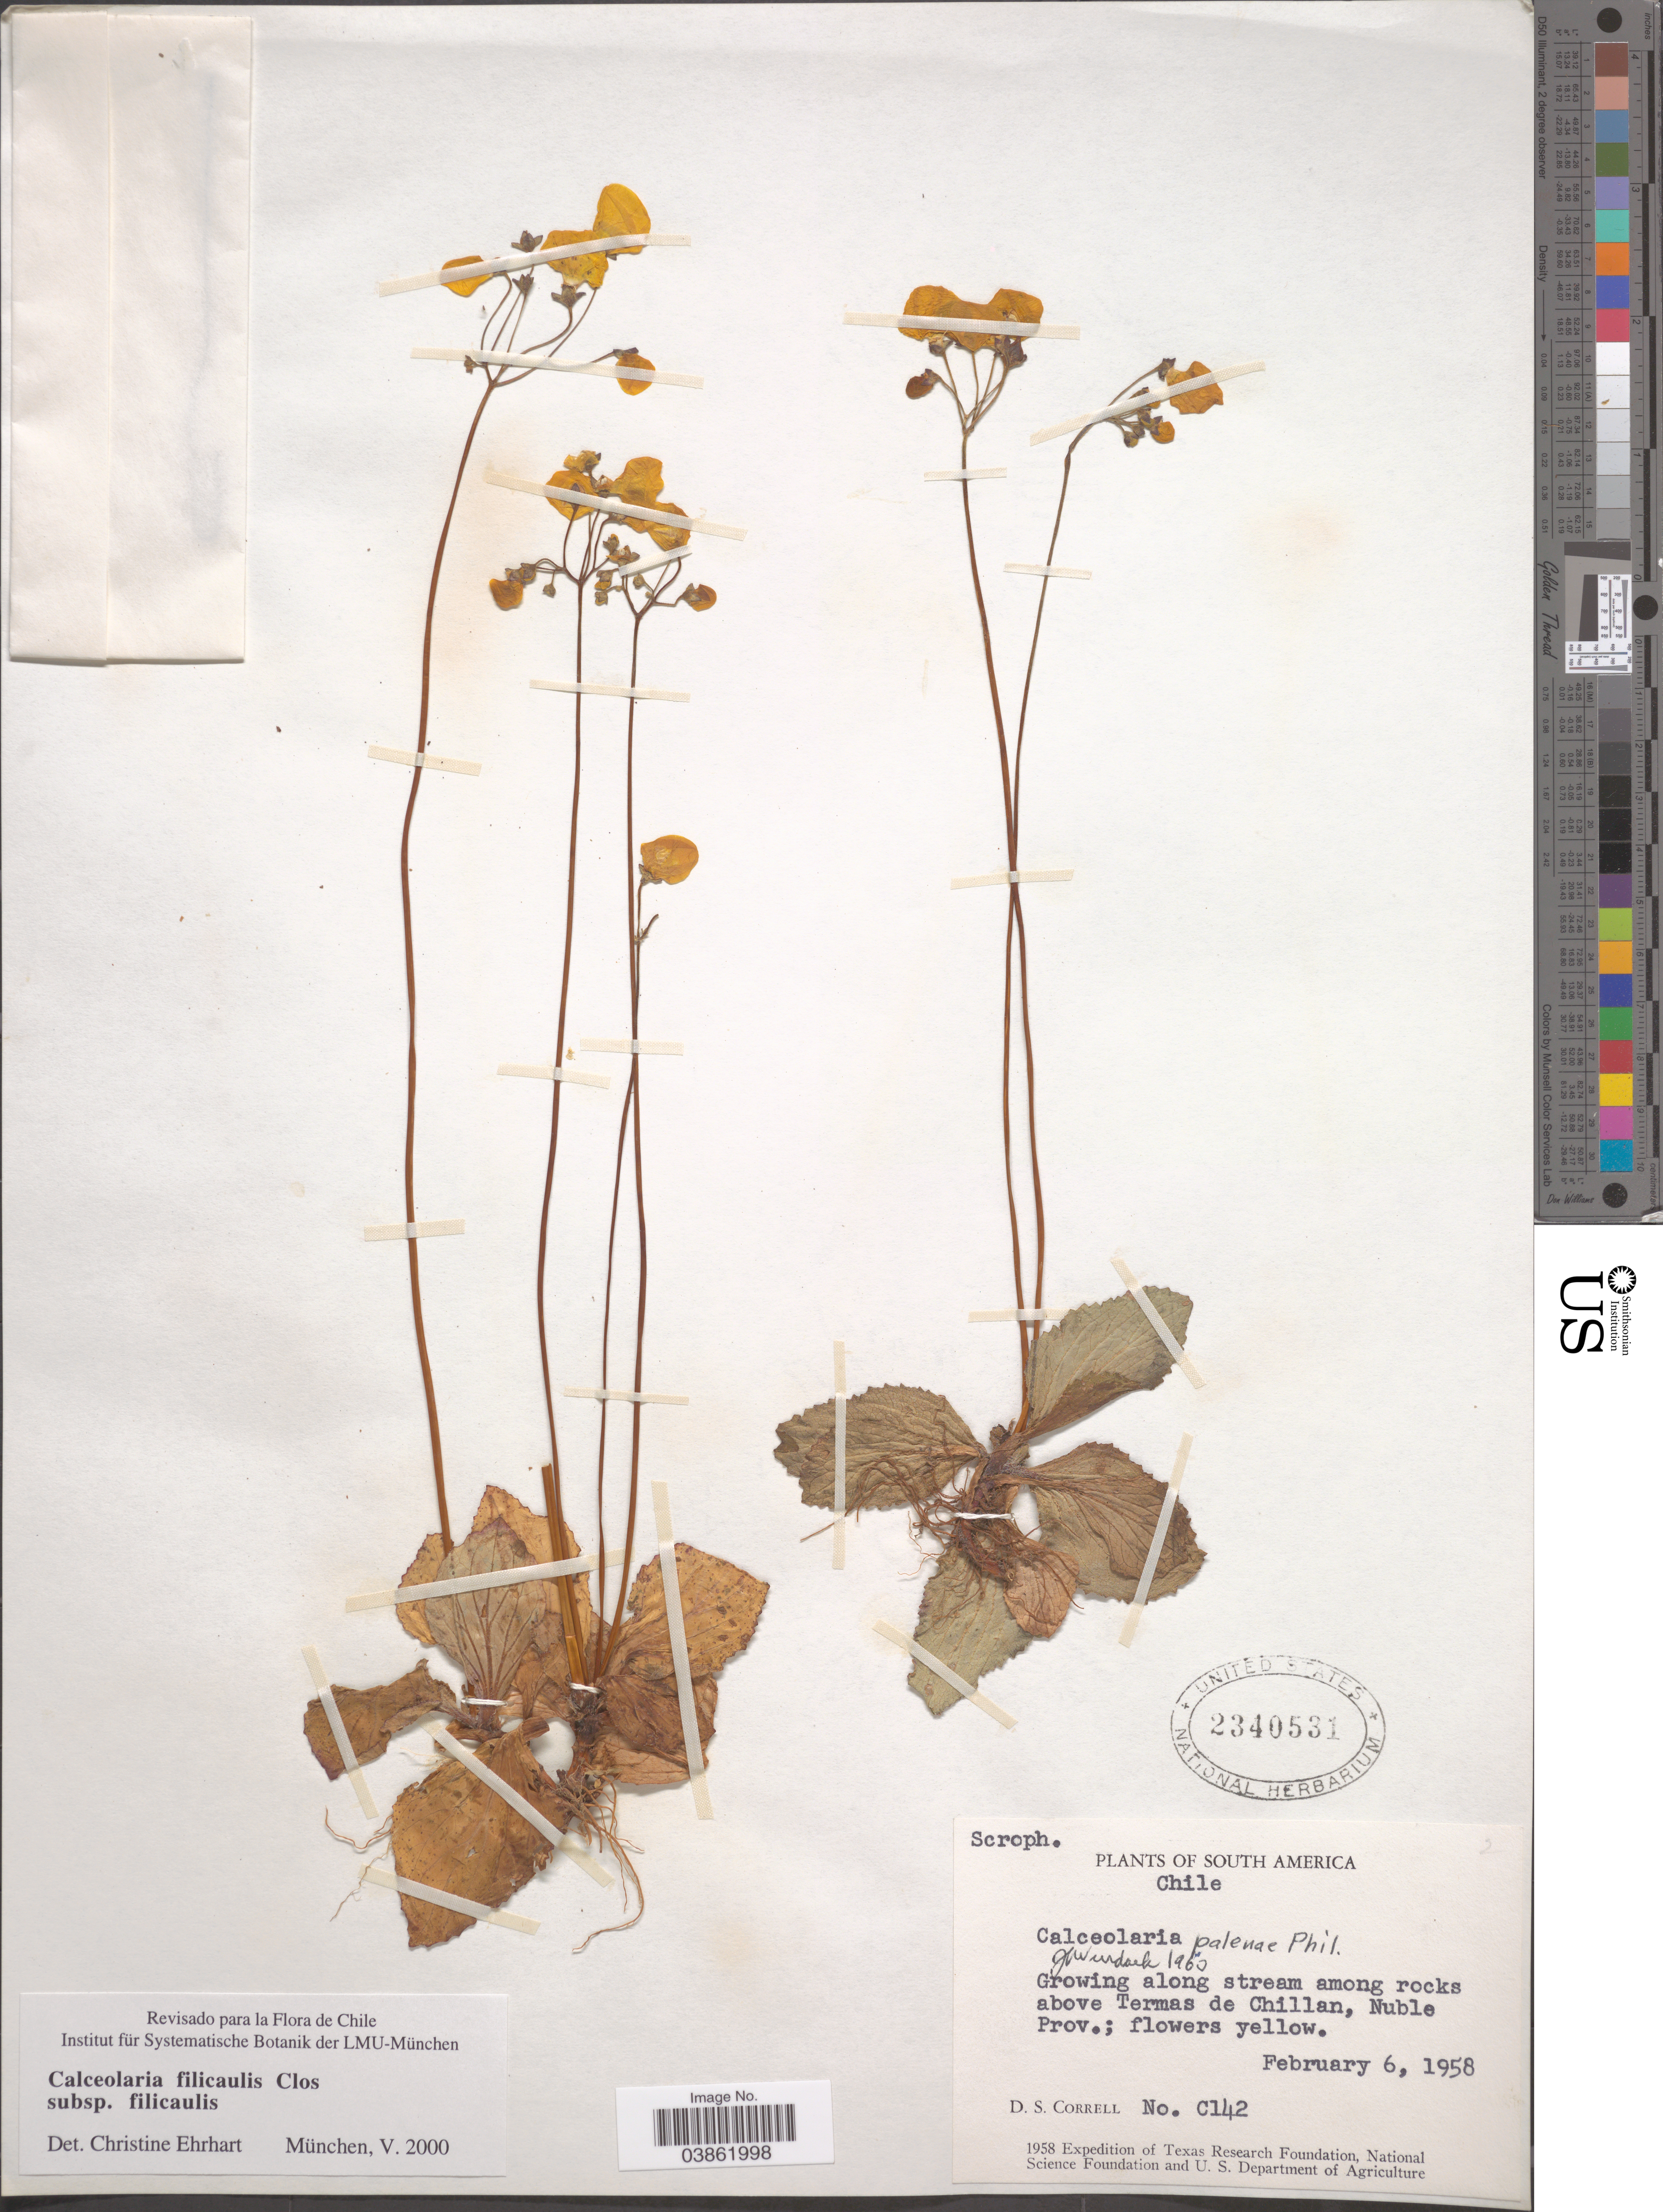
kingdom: Plantae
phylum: Tracheophyta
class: Magnoliopsida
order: Lamiales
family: Calceolariaceae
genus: Calceolaria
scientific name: Calceolaria filicaulis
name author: Clos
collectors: D. S. Correll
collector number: C142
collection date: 1958-02-06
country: Chile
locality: Above Termas de Chillan, Nuble Prov.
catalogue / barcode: US 2340531